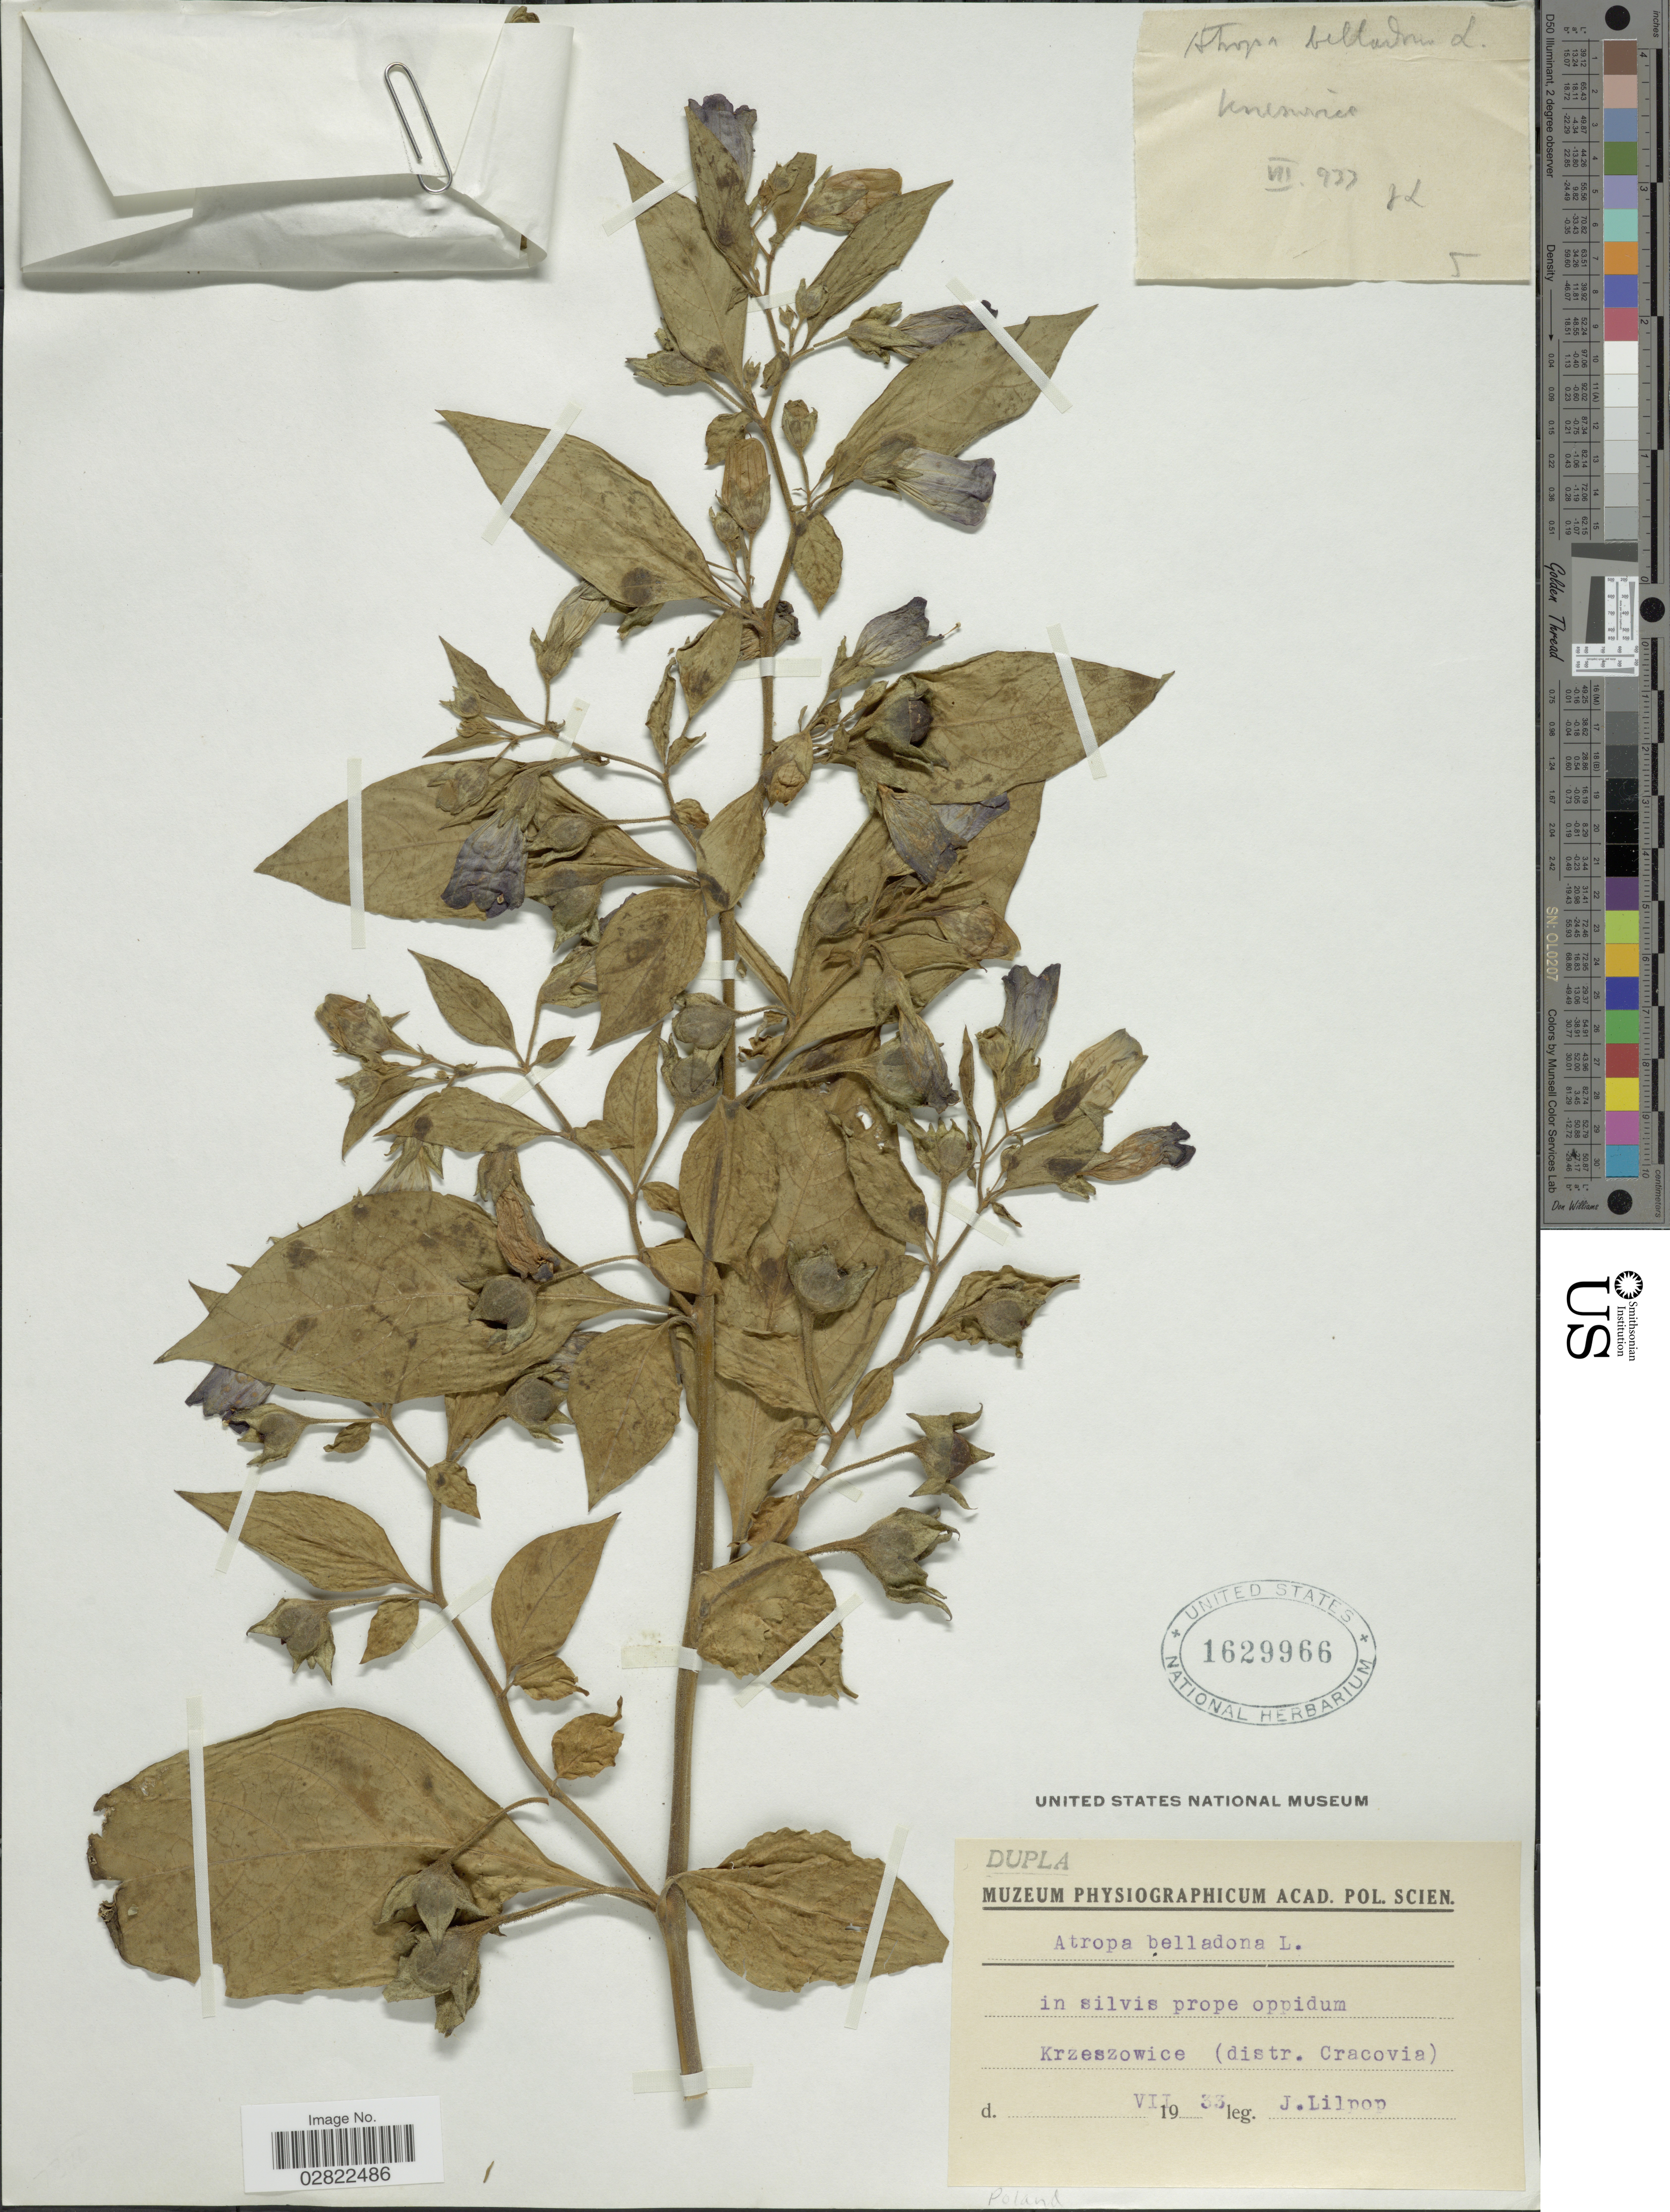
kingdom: Plantae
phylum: Tracheophyta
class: Magnoliopsida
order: Solanales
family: Solanaceae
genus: Atropa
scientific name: Atropa belladonna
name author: L.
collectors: J. Lilpop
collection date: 1933-07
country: Poland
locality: Krzeszowice (distr. Cracovia).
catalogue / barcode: US 1629966